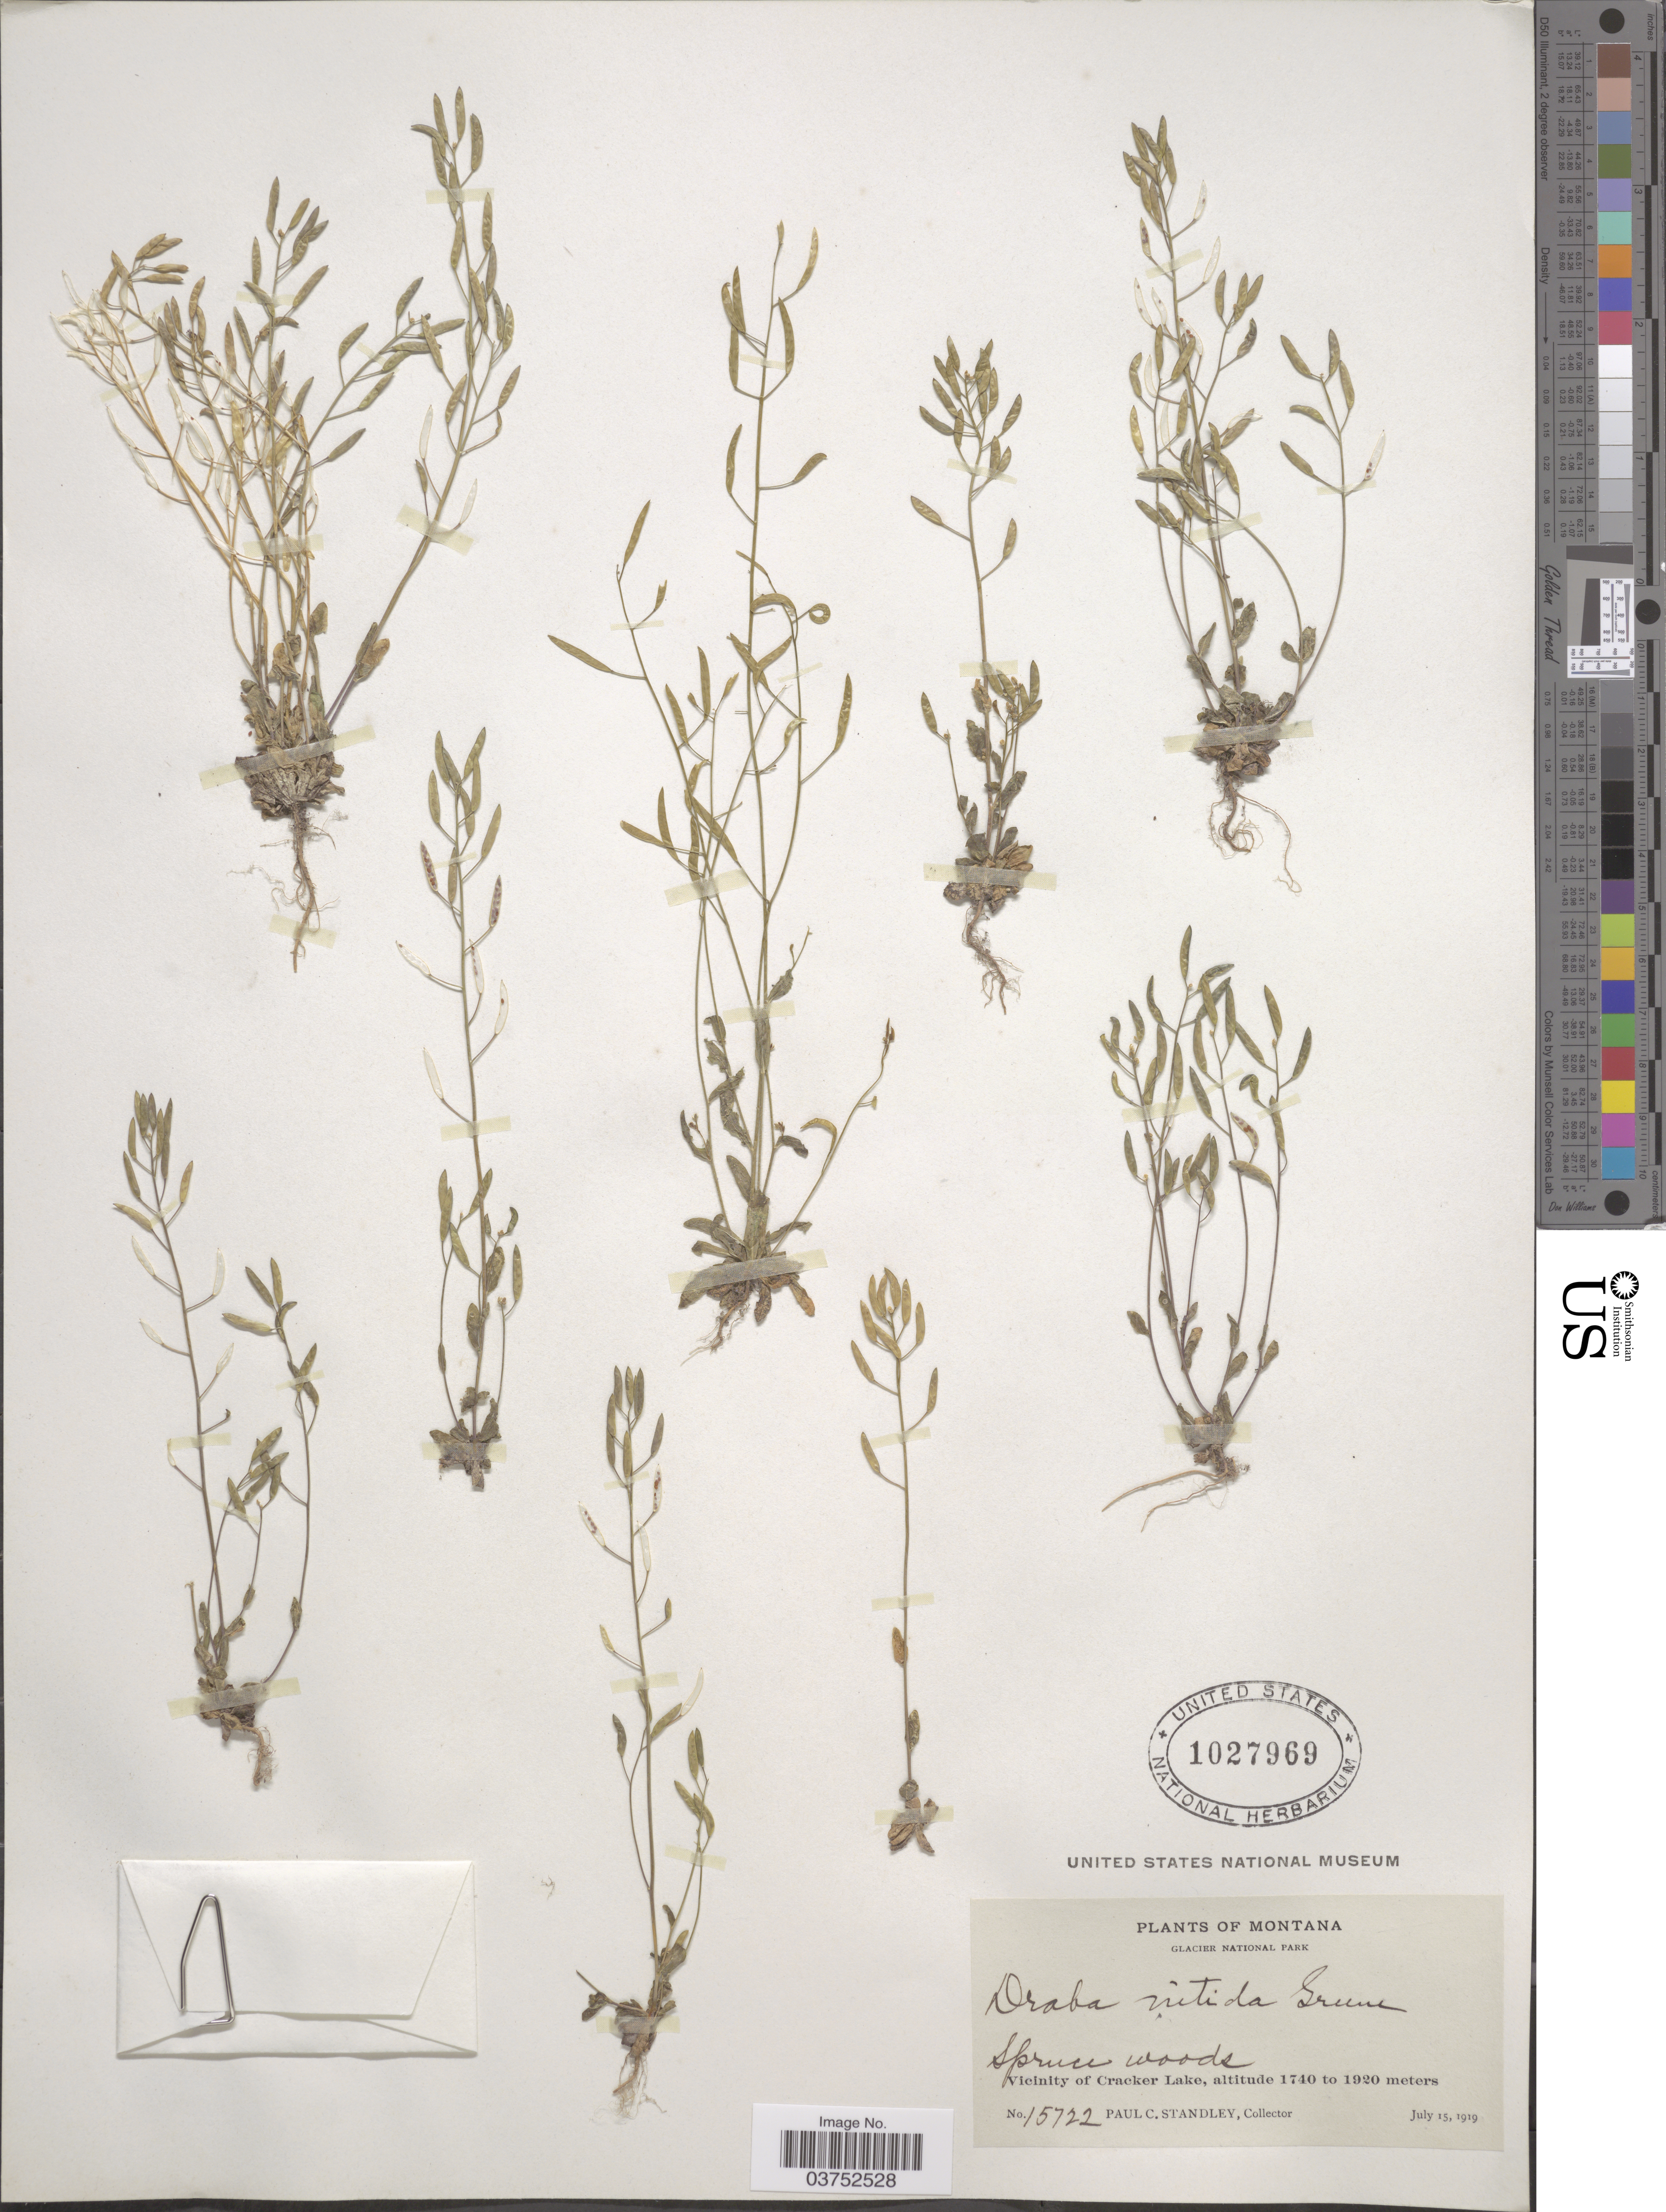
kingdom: Plantae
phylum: Tracheophyta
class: Magnoliopsida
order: Brassicales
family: Brassicaceae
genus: Draba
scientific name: Draba stenoloba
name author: Ledeb.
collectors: P. C. Standley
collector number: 15722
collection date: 1919-07-15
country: United States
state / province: Montana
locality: Glacier National Park. Vicinity of Cracker Lake.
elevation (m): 1740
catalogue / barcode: US 1027969